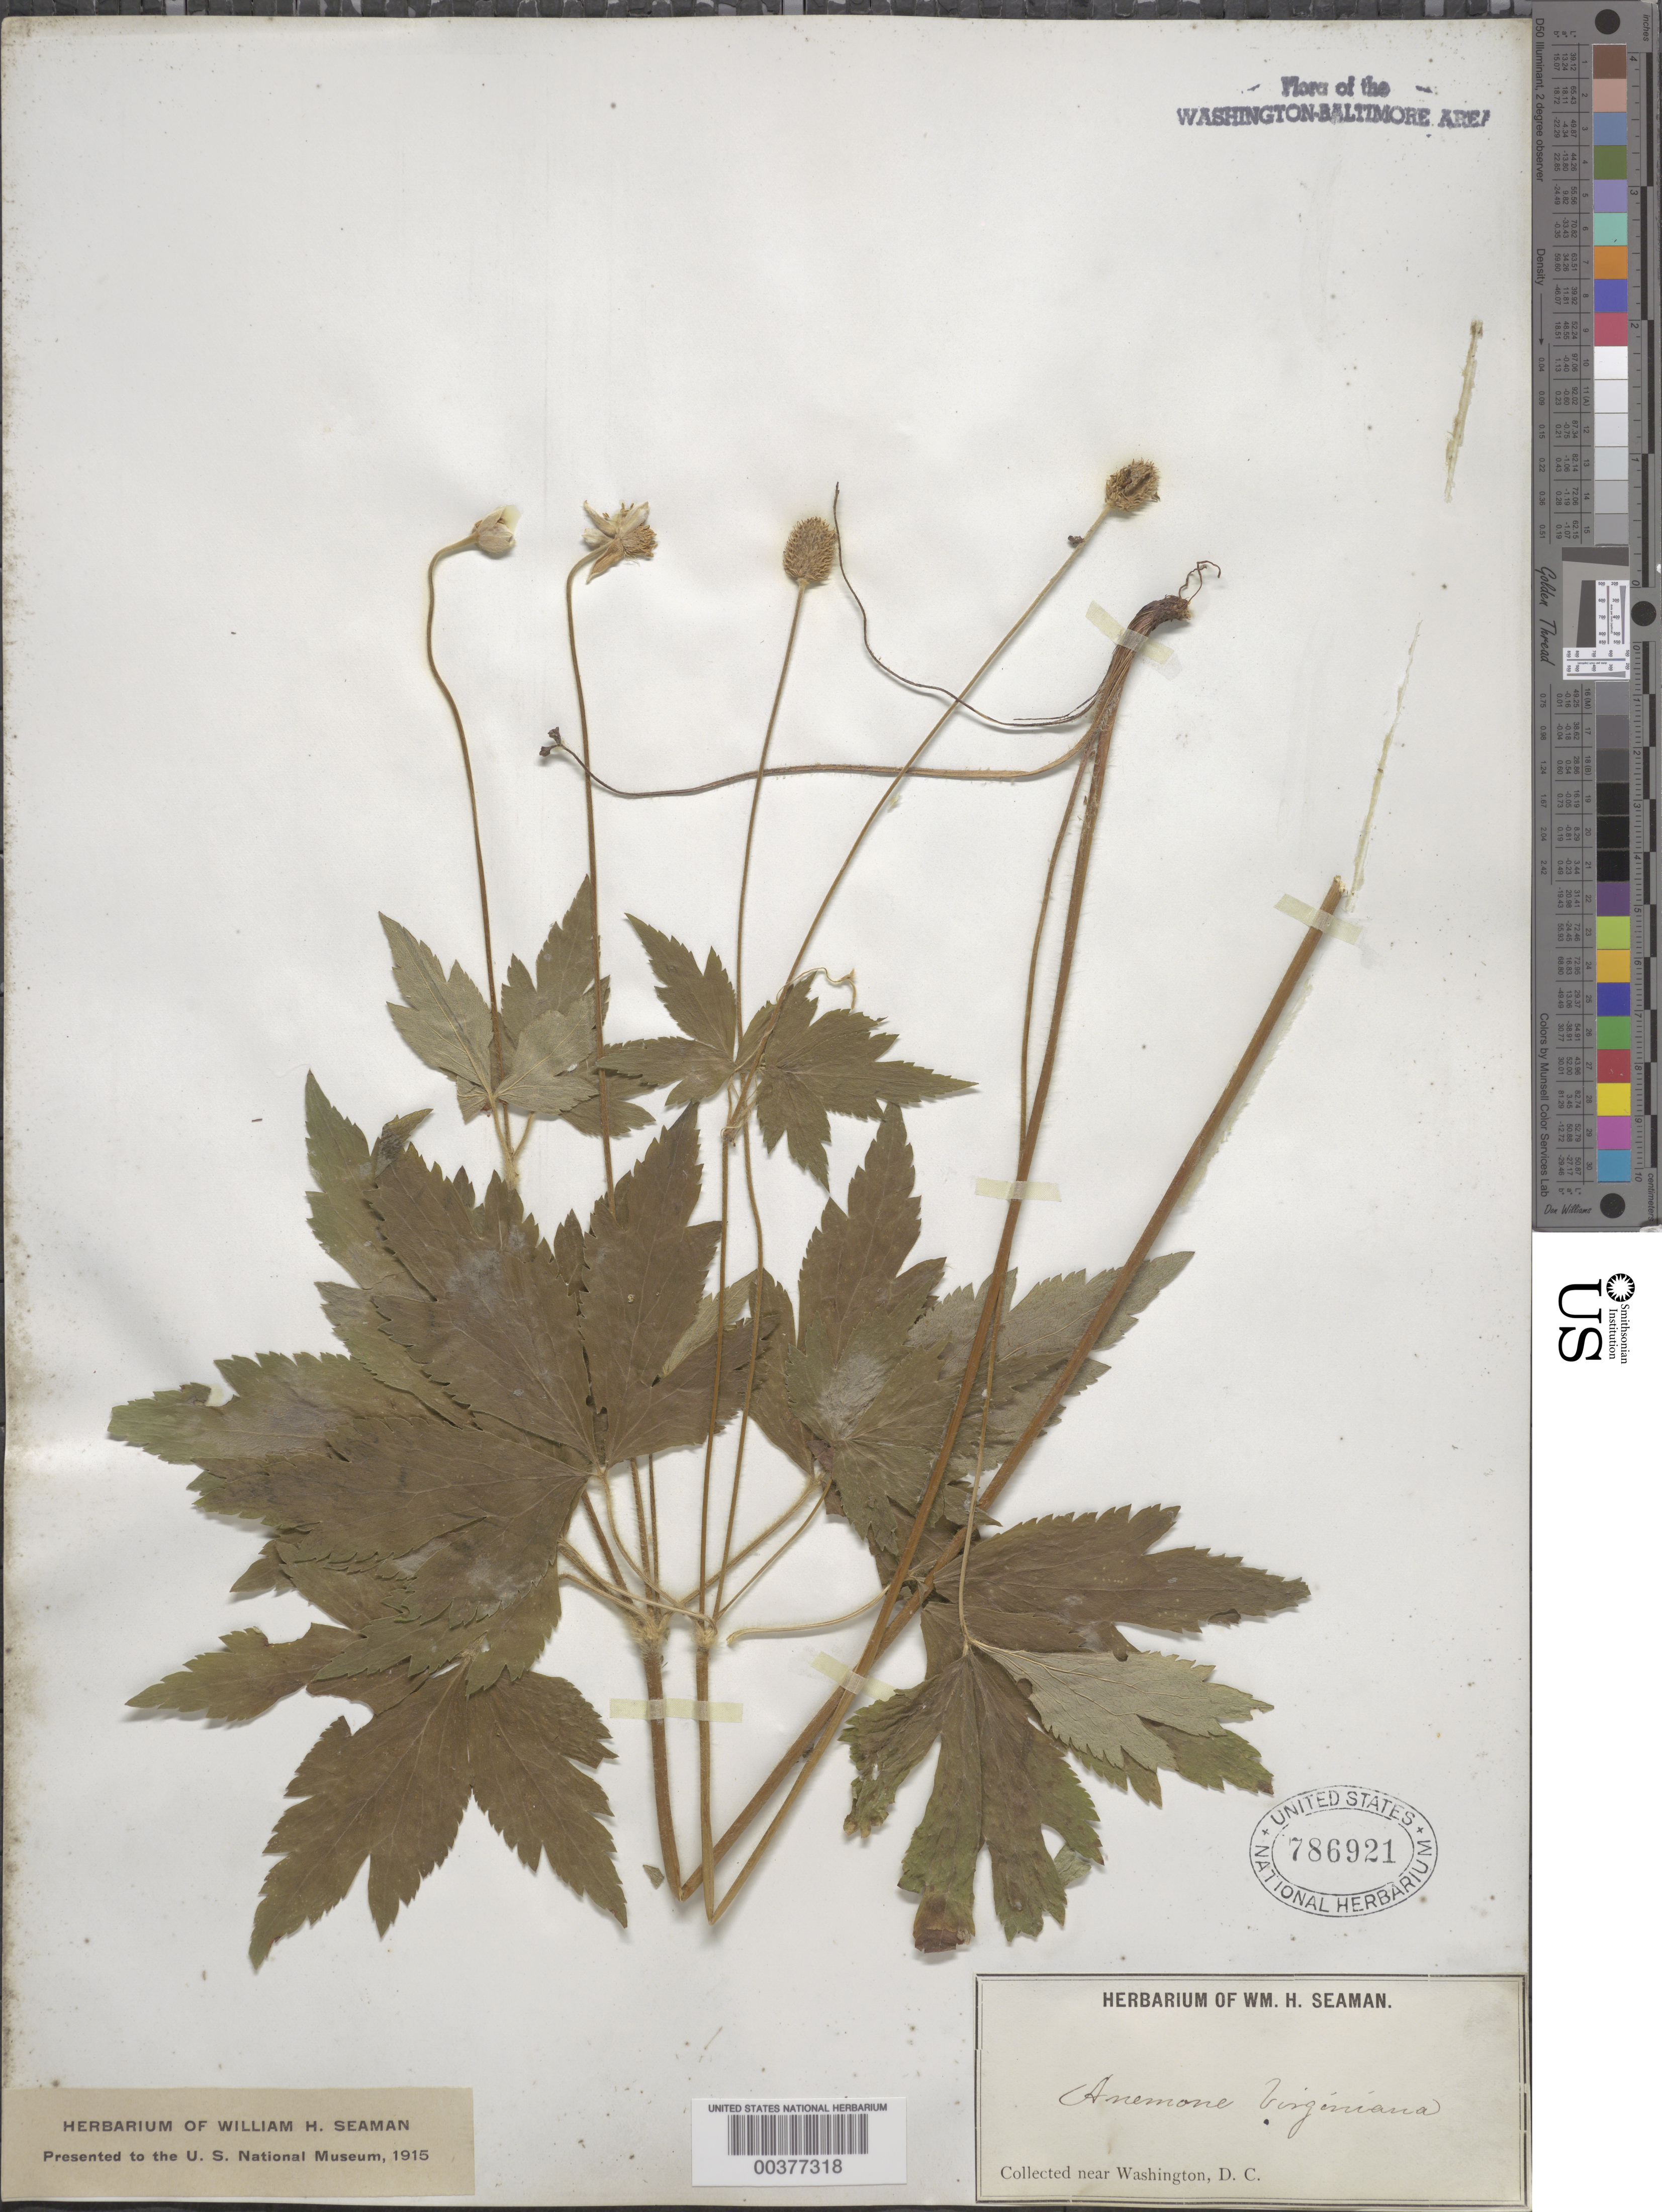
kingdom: Plantae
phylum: Tracheophyta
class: Magnoliopsida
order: Ranunculales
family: Ranunculaceae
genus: Anemone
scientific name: Anemone virginiana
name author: L.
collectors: W. Seaman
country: United States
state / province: District of Columbia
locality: Washington DC area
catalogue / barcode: US 786921